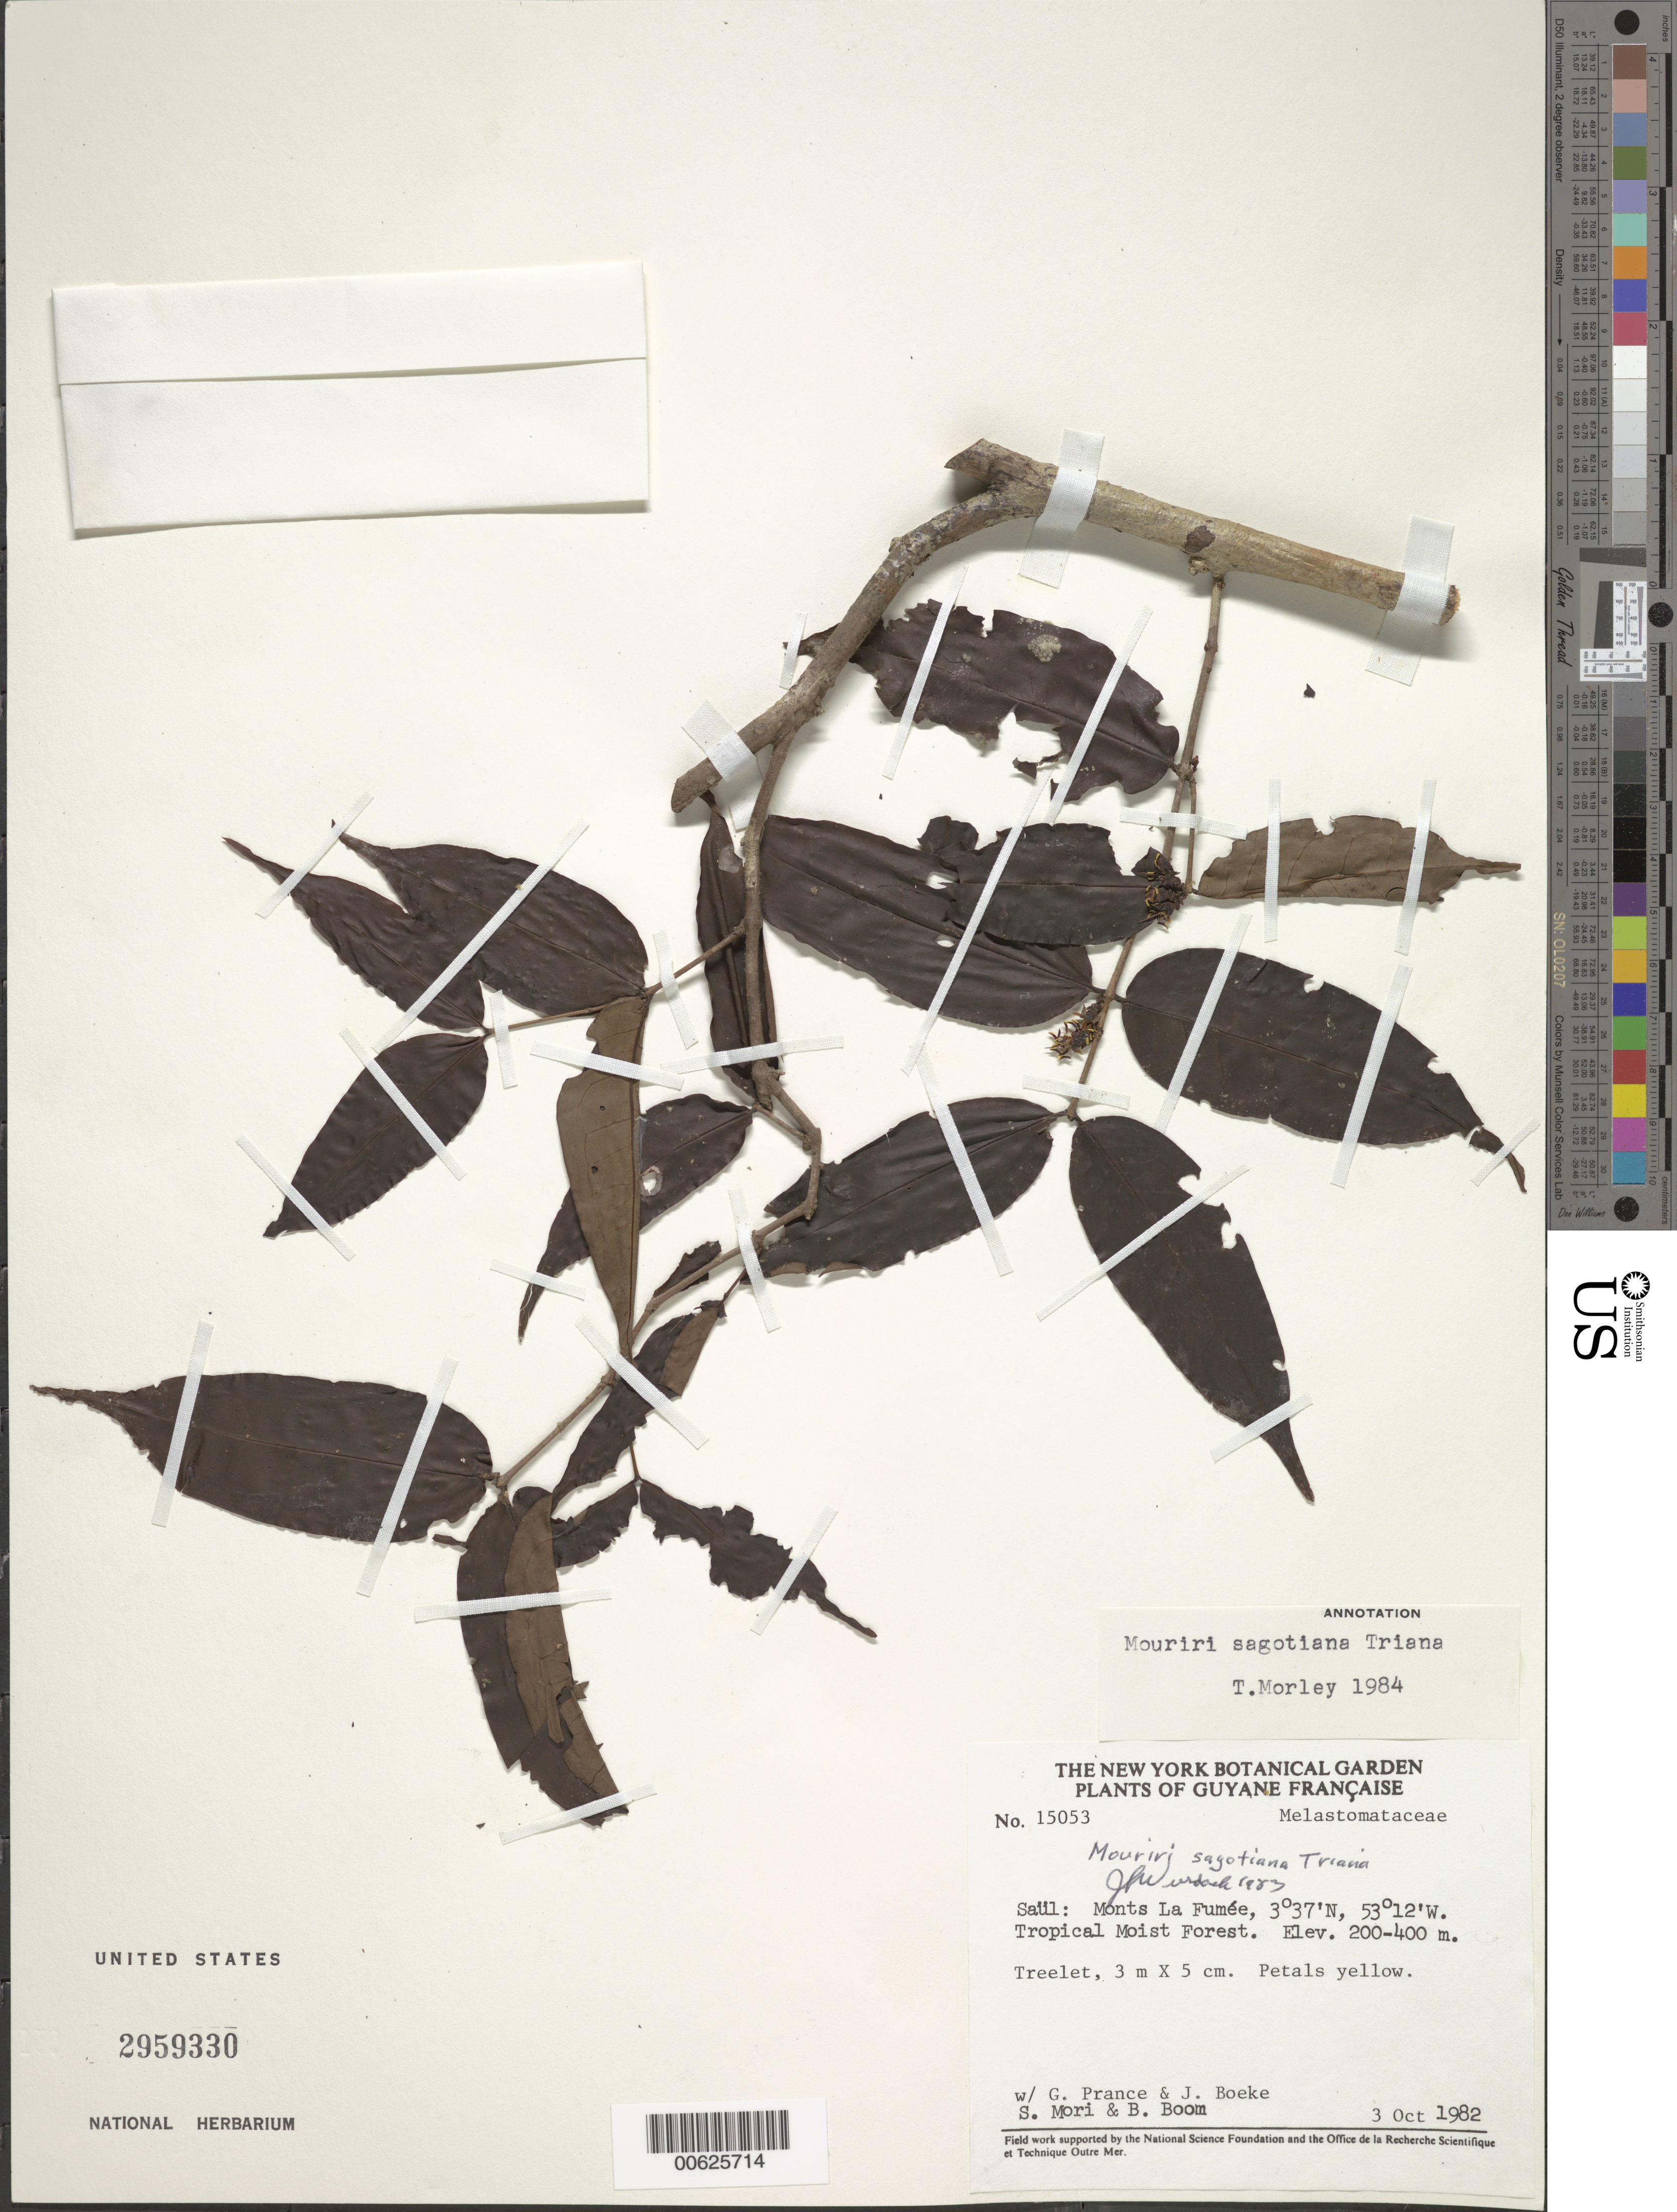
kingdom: Plantae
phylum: Tracheophyta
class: Magnoliopsida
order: Myrtales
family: Melastomataceae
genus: Mouriri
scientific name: Mouriri sagotiana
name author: Triana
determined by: Morley, T.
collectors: S. Mori, B. M. Boom, G. T. Prance & J. D. Boeke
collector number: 15053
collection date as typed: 3-Oct-82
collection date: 1982-10-03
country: French Guiana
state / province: Saint-Laurent-du-Maroni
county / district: Saül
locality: Monts La Fumée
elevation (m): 200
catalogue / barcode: US 2959330